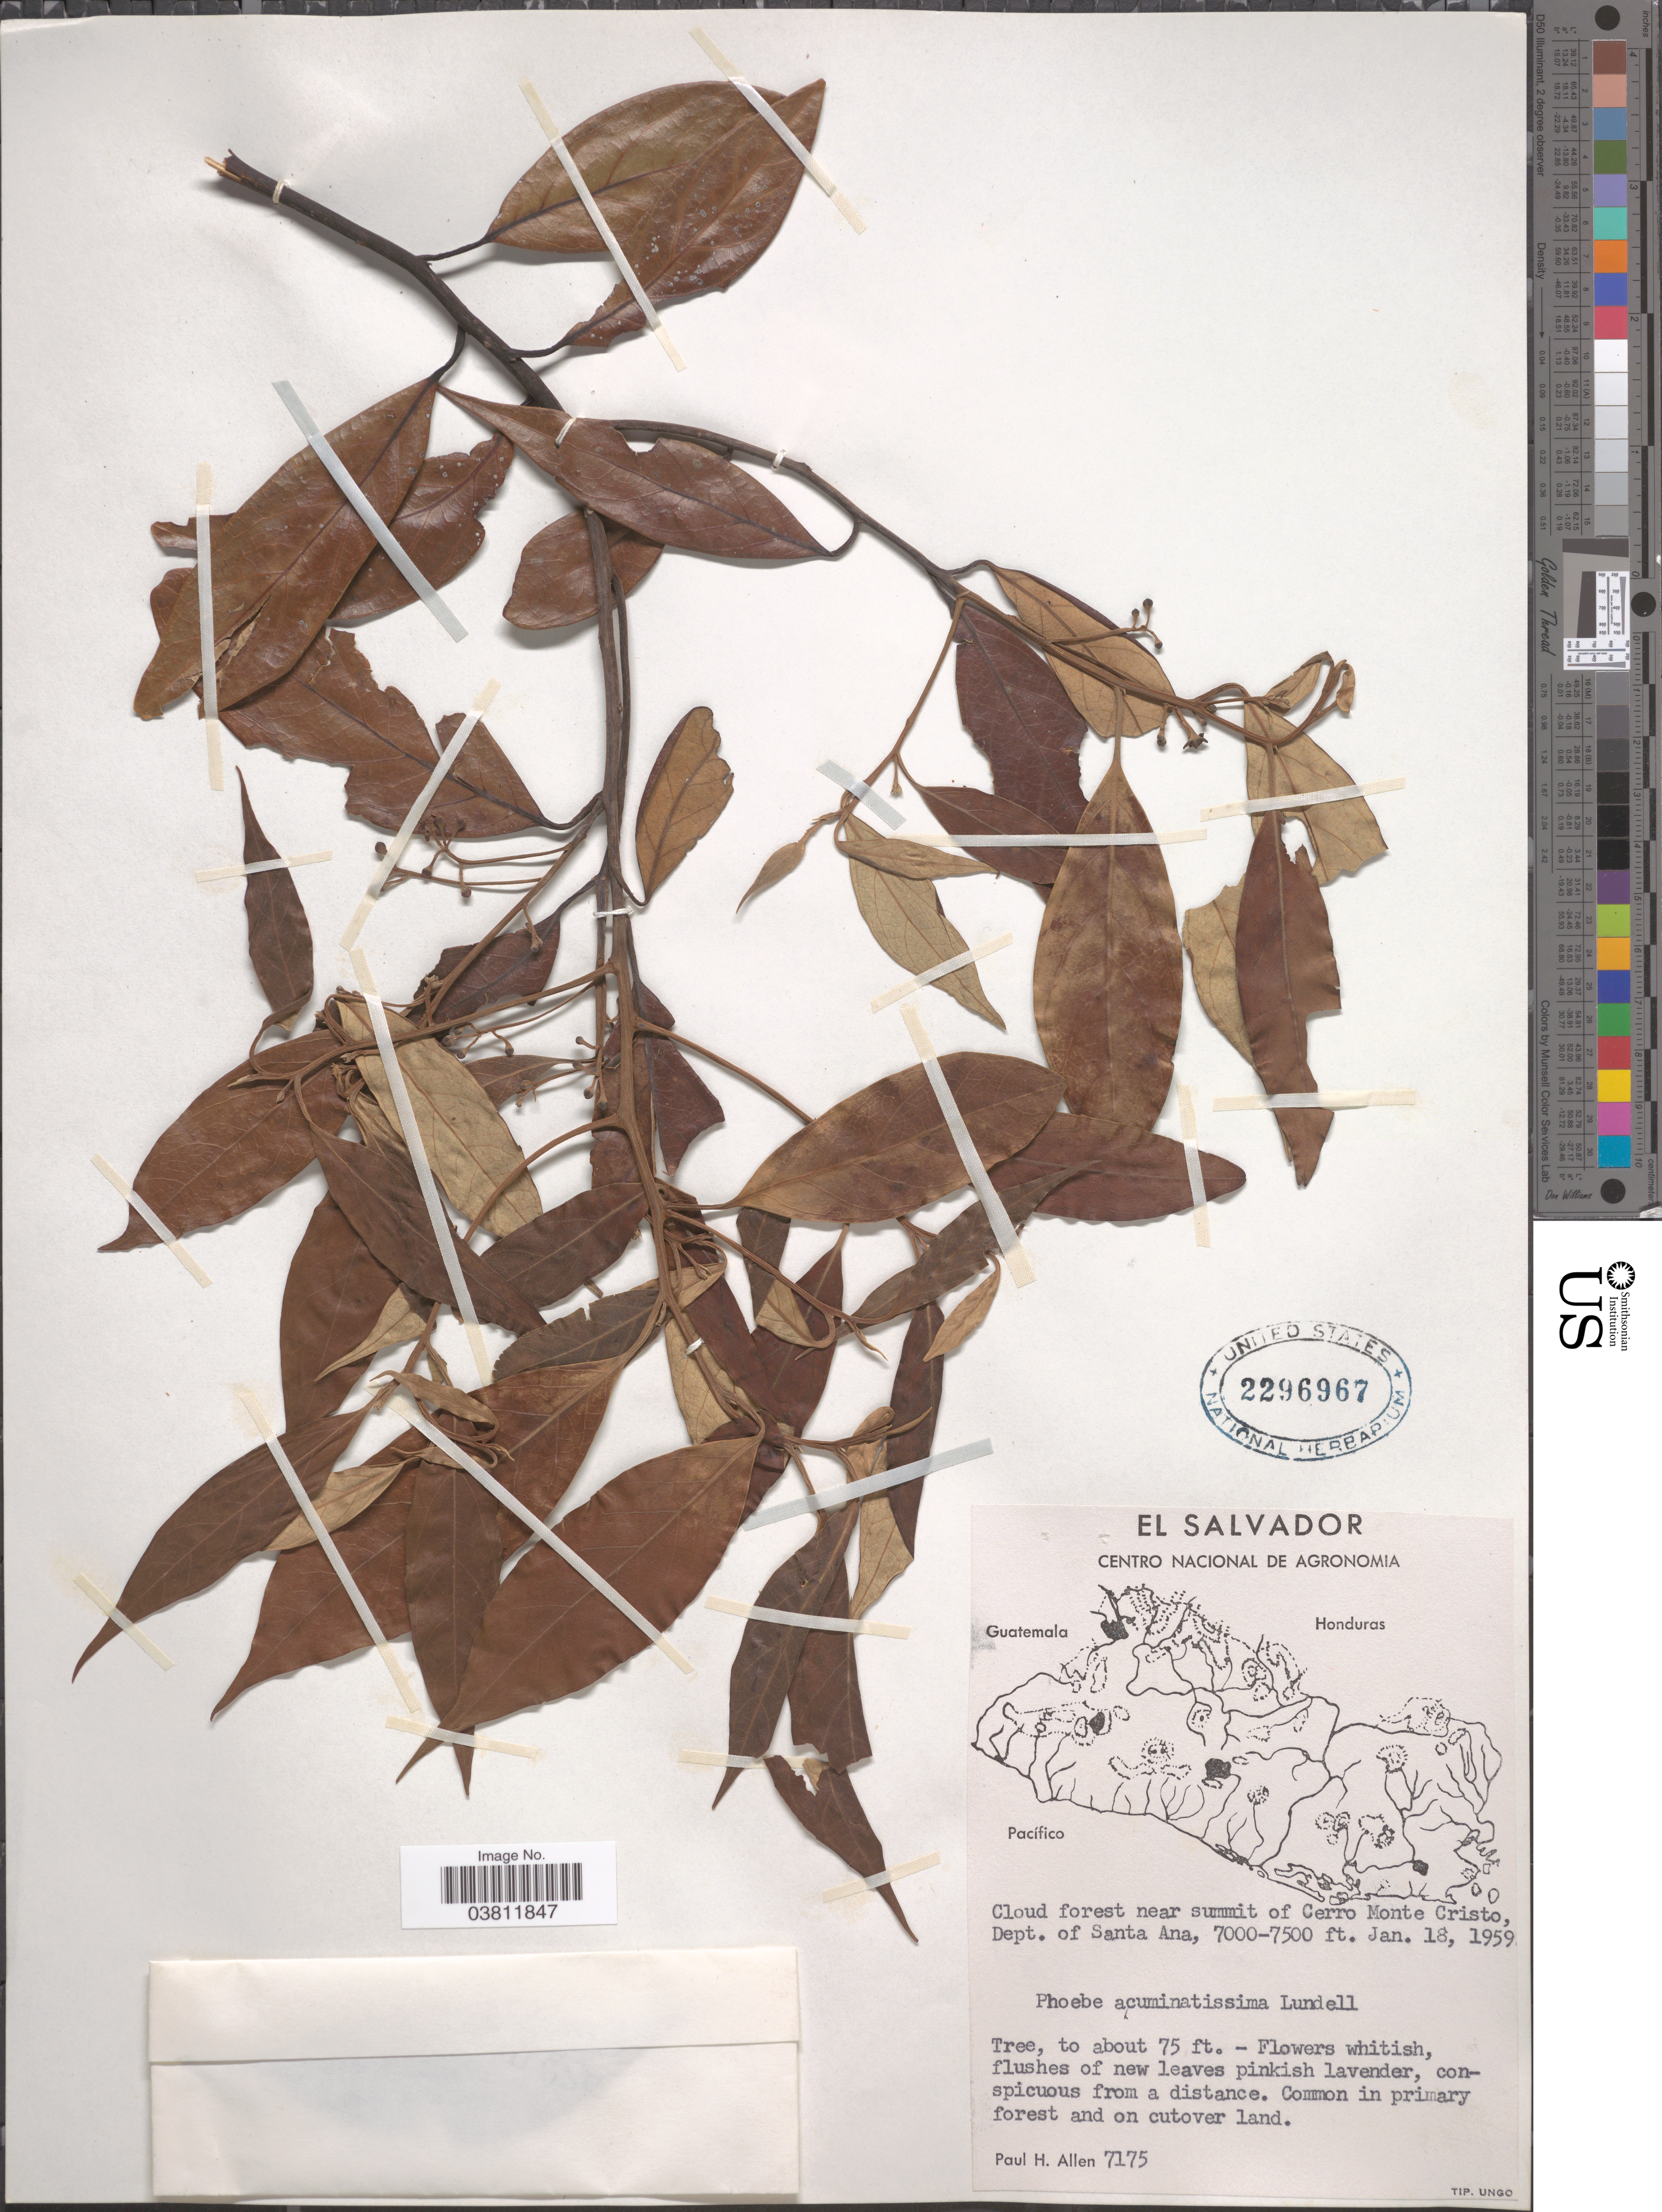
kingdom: Plantae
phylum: Tracheophyta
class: Magnoliopsida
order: Laurales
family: Lauraceae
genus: Phoebe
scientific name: Phoebe acuminatissima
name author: Lundell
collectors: P. H. Allen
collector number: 7175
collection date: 1959-01-18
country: El Salvador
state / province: Santa Ana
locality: Cloud forest near summit of Cerro Monte Cristo, Dept. of Santa Ana.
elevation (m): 2134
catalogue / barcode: US 2296967